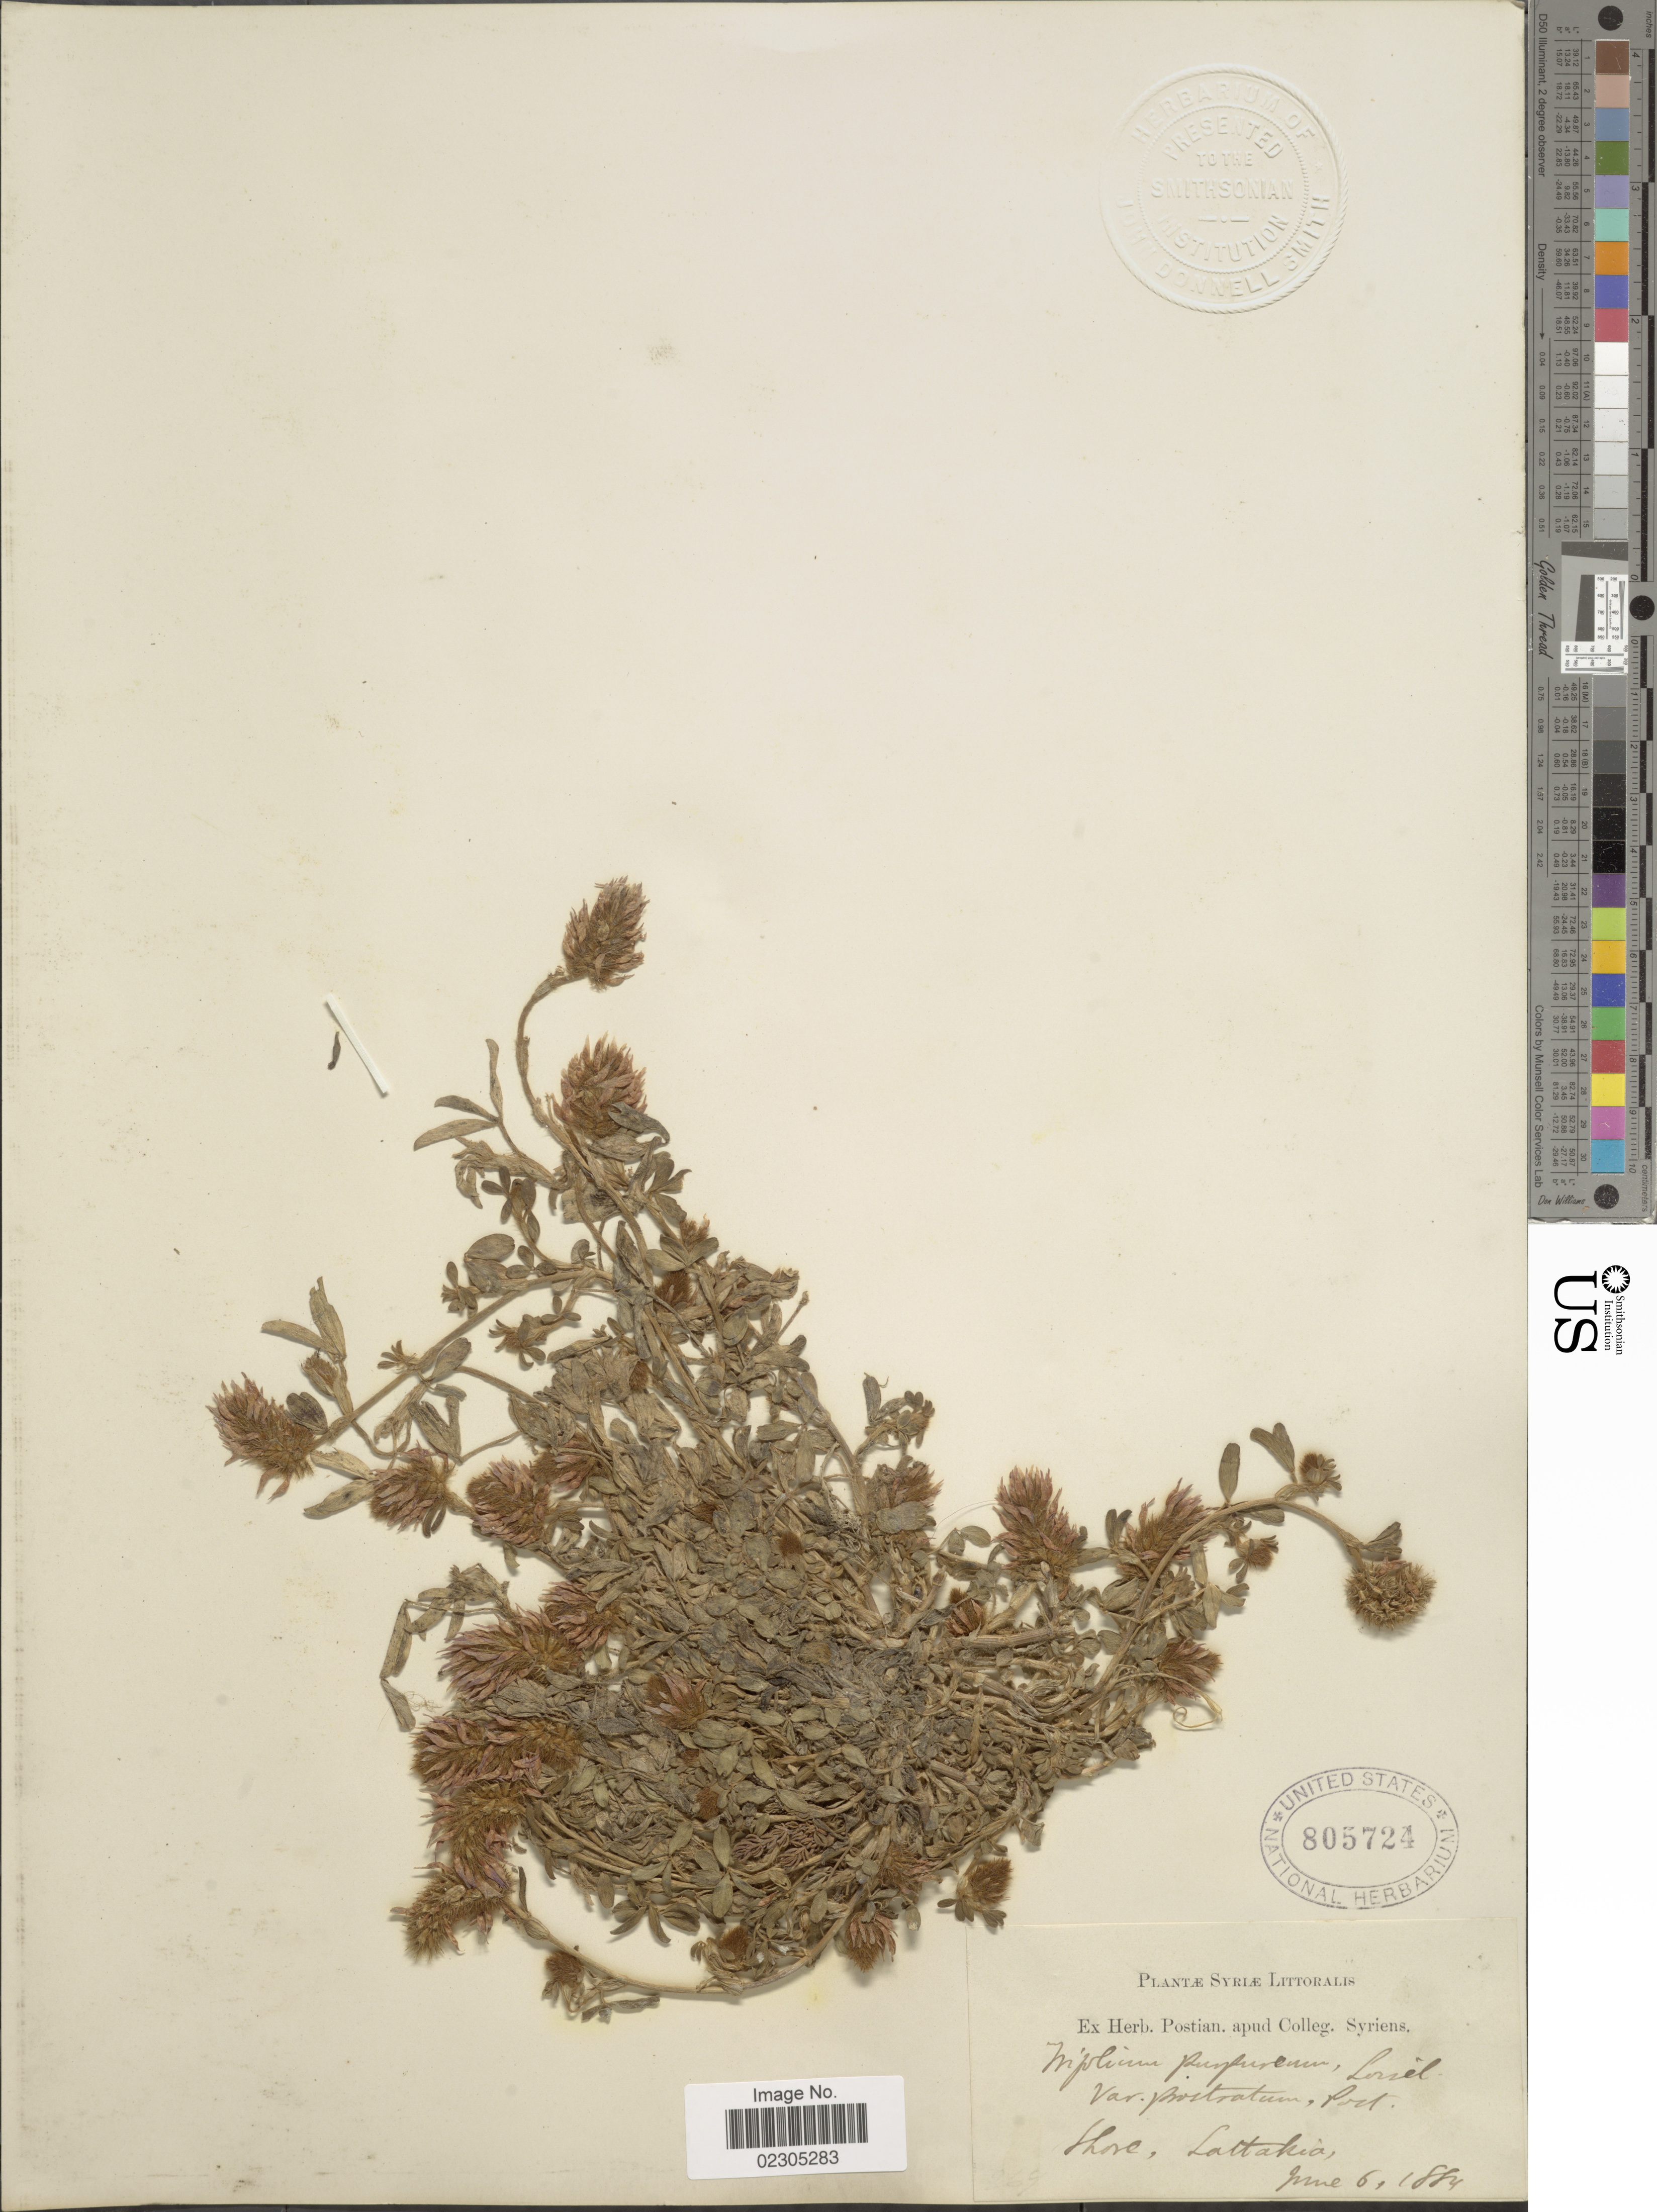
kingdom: Plantae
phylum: Tracheophyta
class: Magnoliopsida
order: Fabales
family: Fabaceae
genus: Trifolium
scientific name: Trifolium purpureum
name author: Loisel.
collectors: ex herb. Postian. apud Colleg. Syriens. Protest. USE "Fannie P. A. Shepard" (10308853) AS PRIMARY COLLECTOR INSTEAD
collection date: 1884-06-06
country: Syria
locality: Thore, Lattakia [interpreted]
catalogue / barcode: US 805724